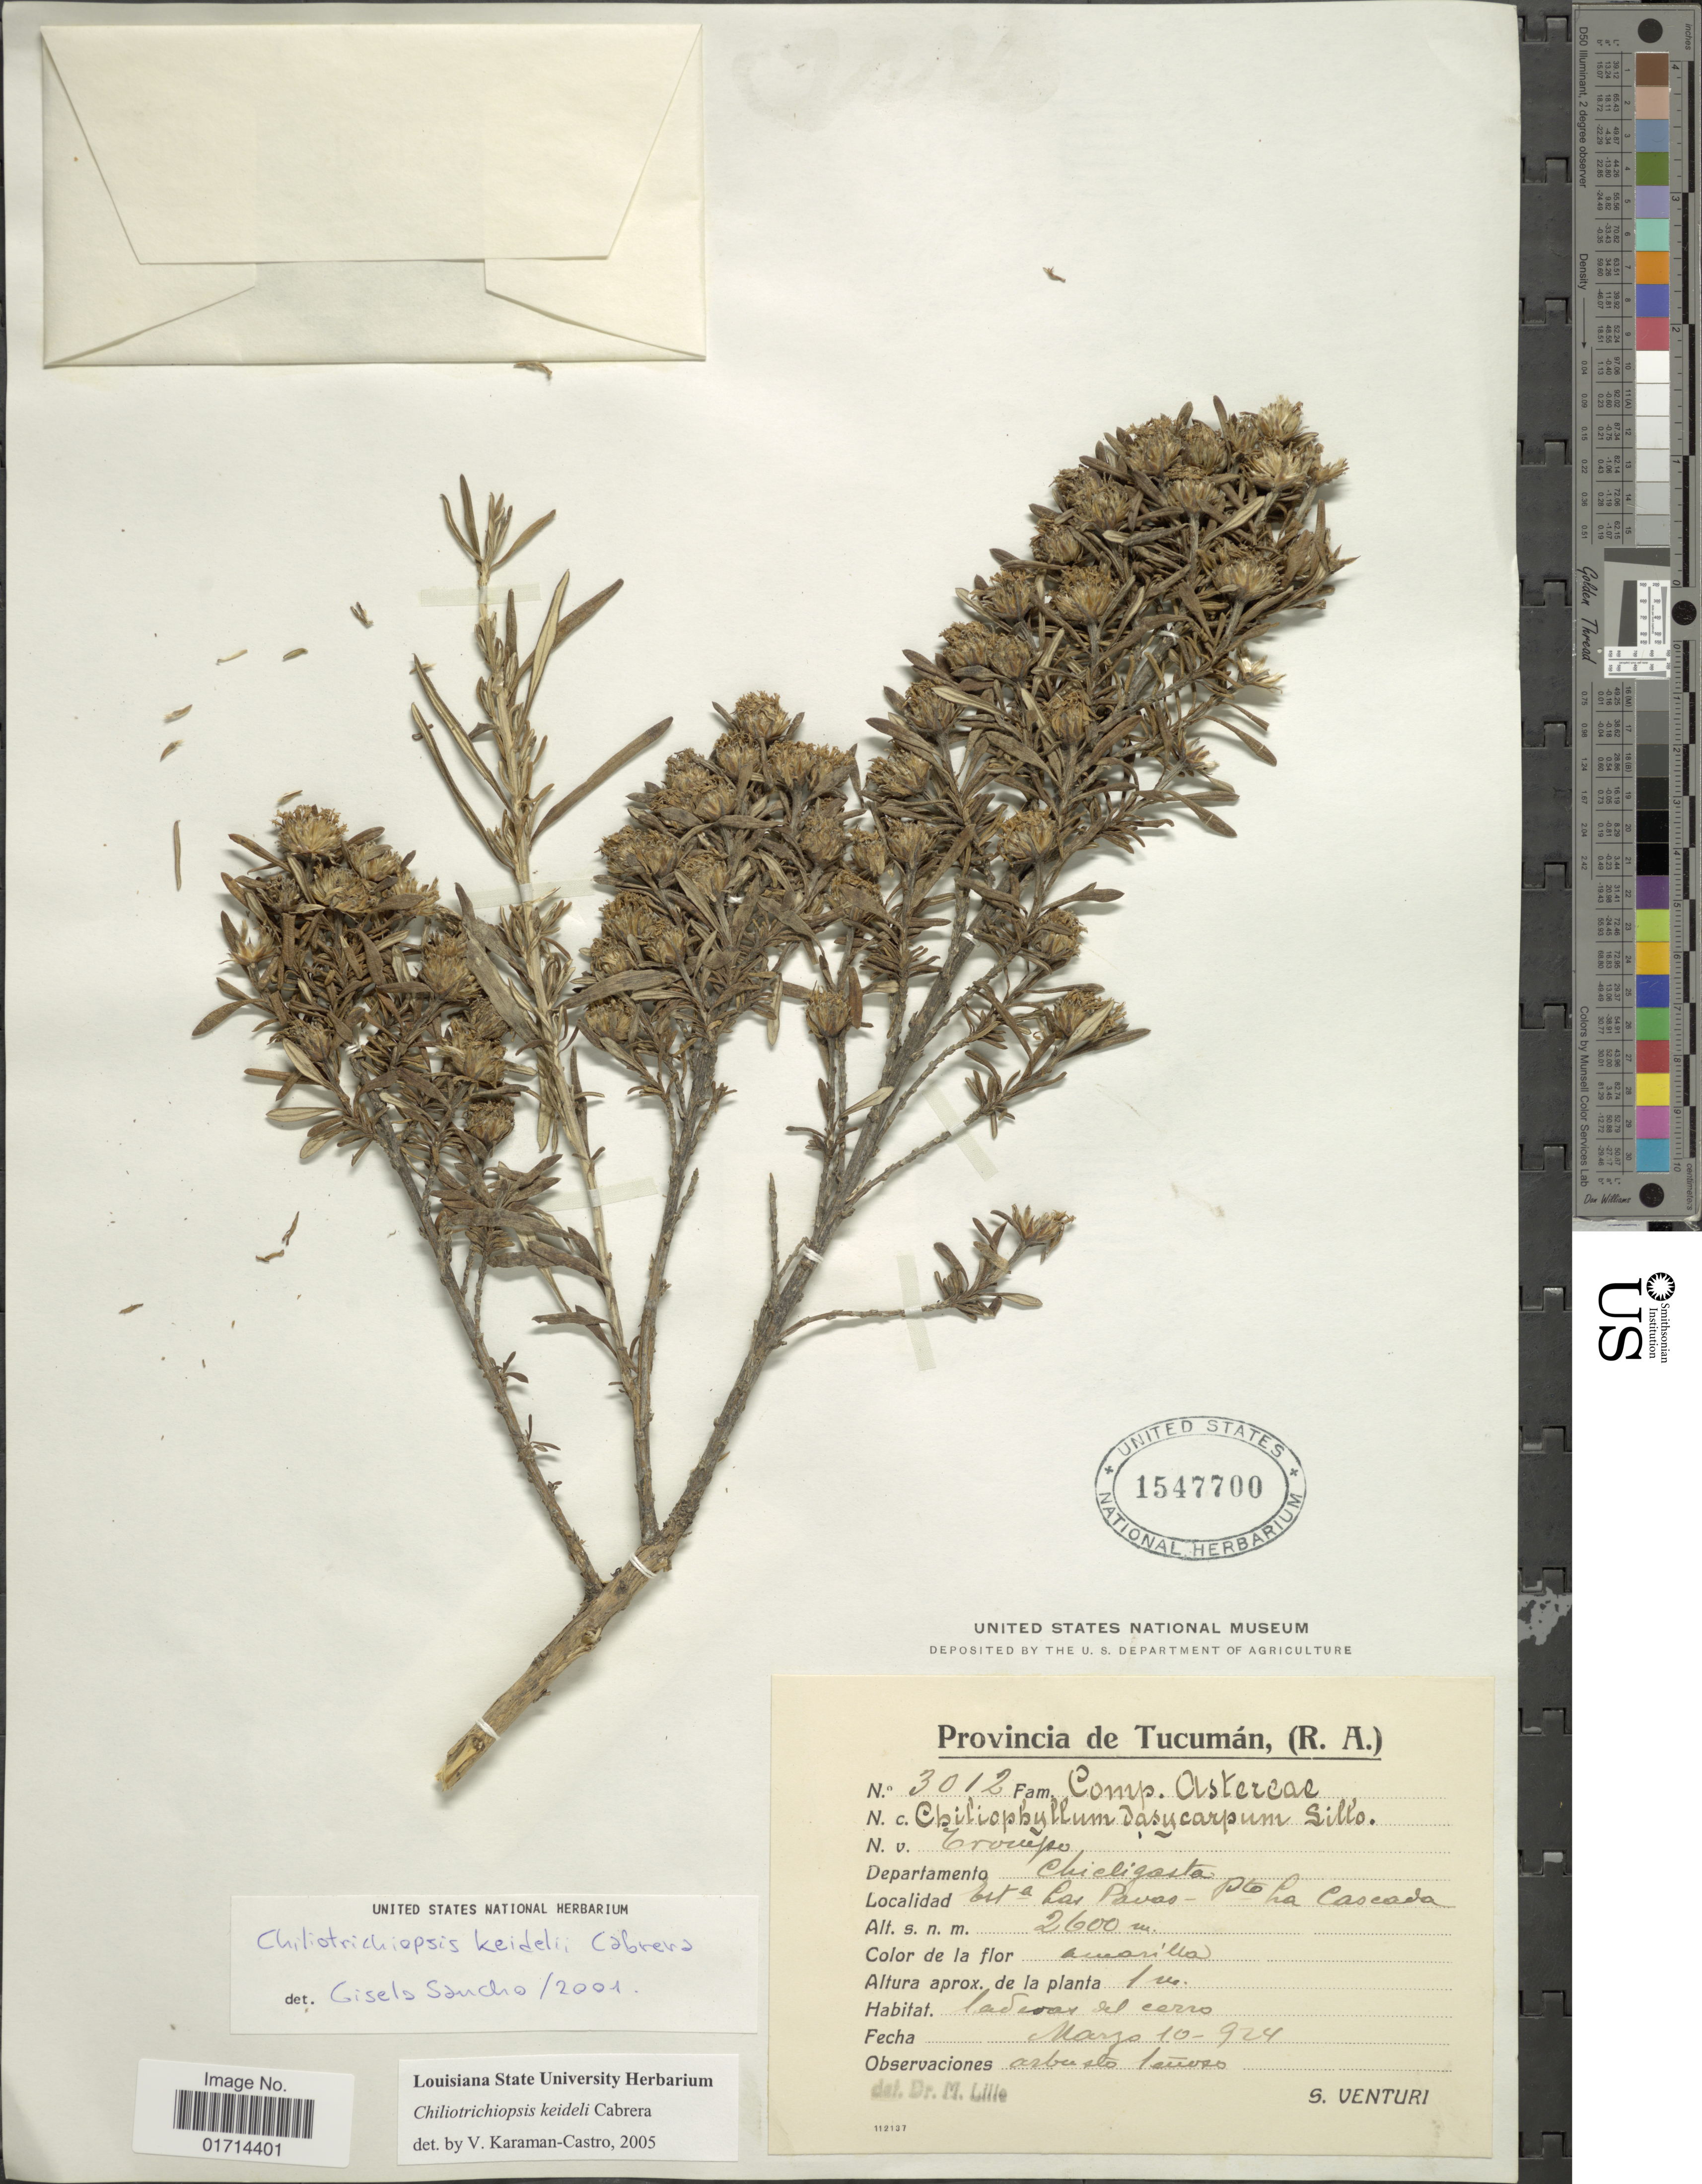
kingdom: Plantae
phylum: Tracheophyta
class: Magnoliopsida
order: Asterales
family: Asteraceae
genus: Chiliotrichiopsis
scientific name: Chiliotrichiopsis keideli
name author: Cabrera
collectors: S. Venturi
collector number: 3012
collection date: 1924-03-10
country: Argentina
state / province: Tucuman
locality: Departamento Chicligosta, Est a Las Pavas, Pto La Cascada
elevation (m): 2600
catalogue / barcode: US 1547700